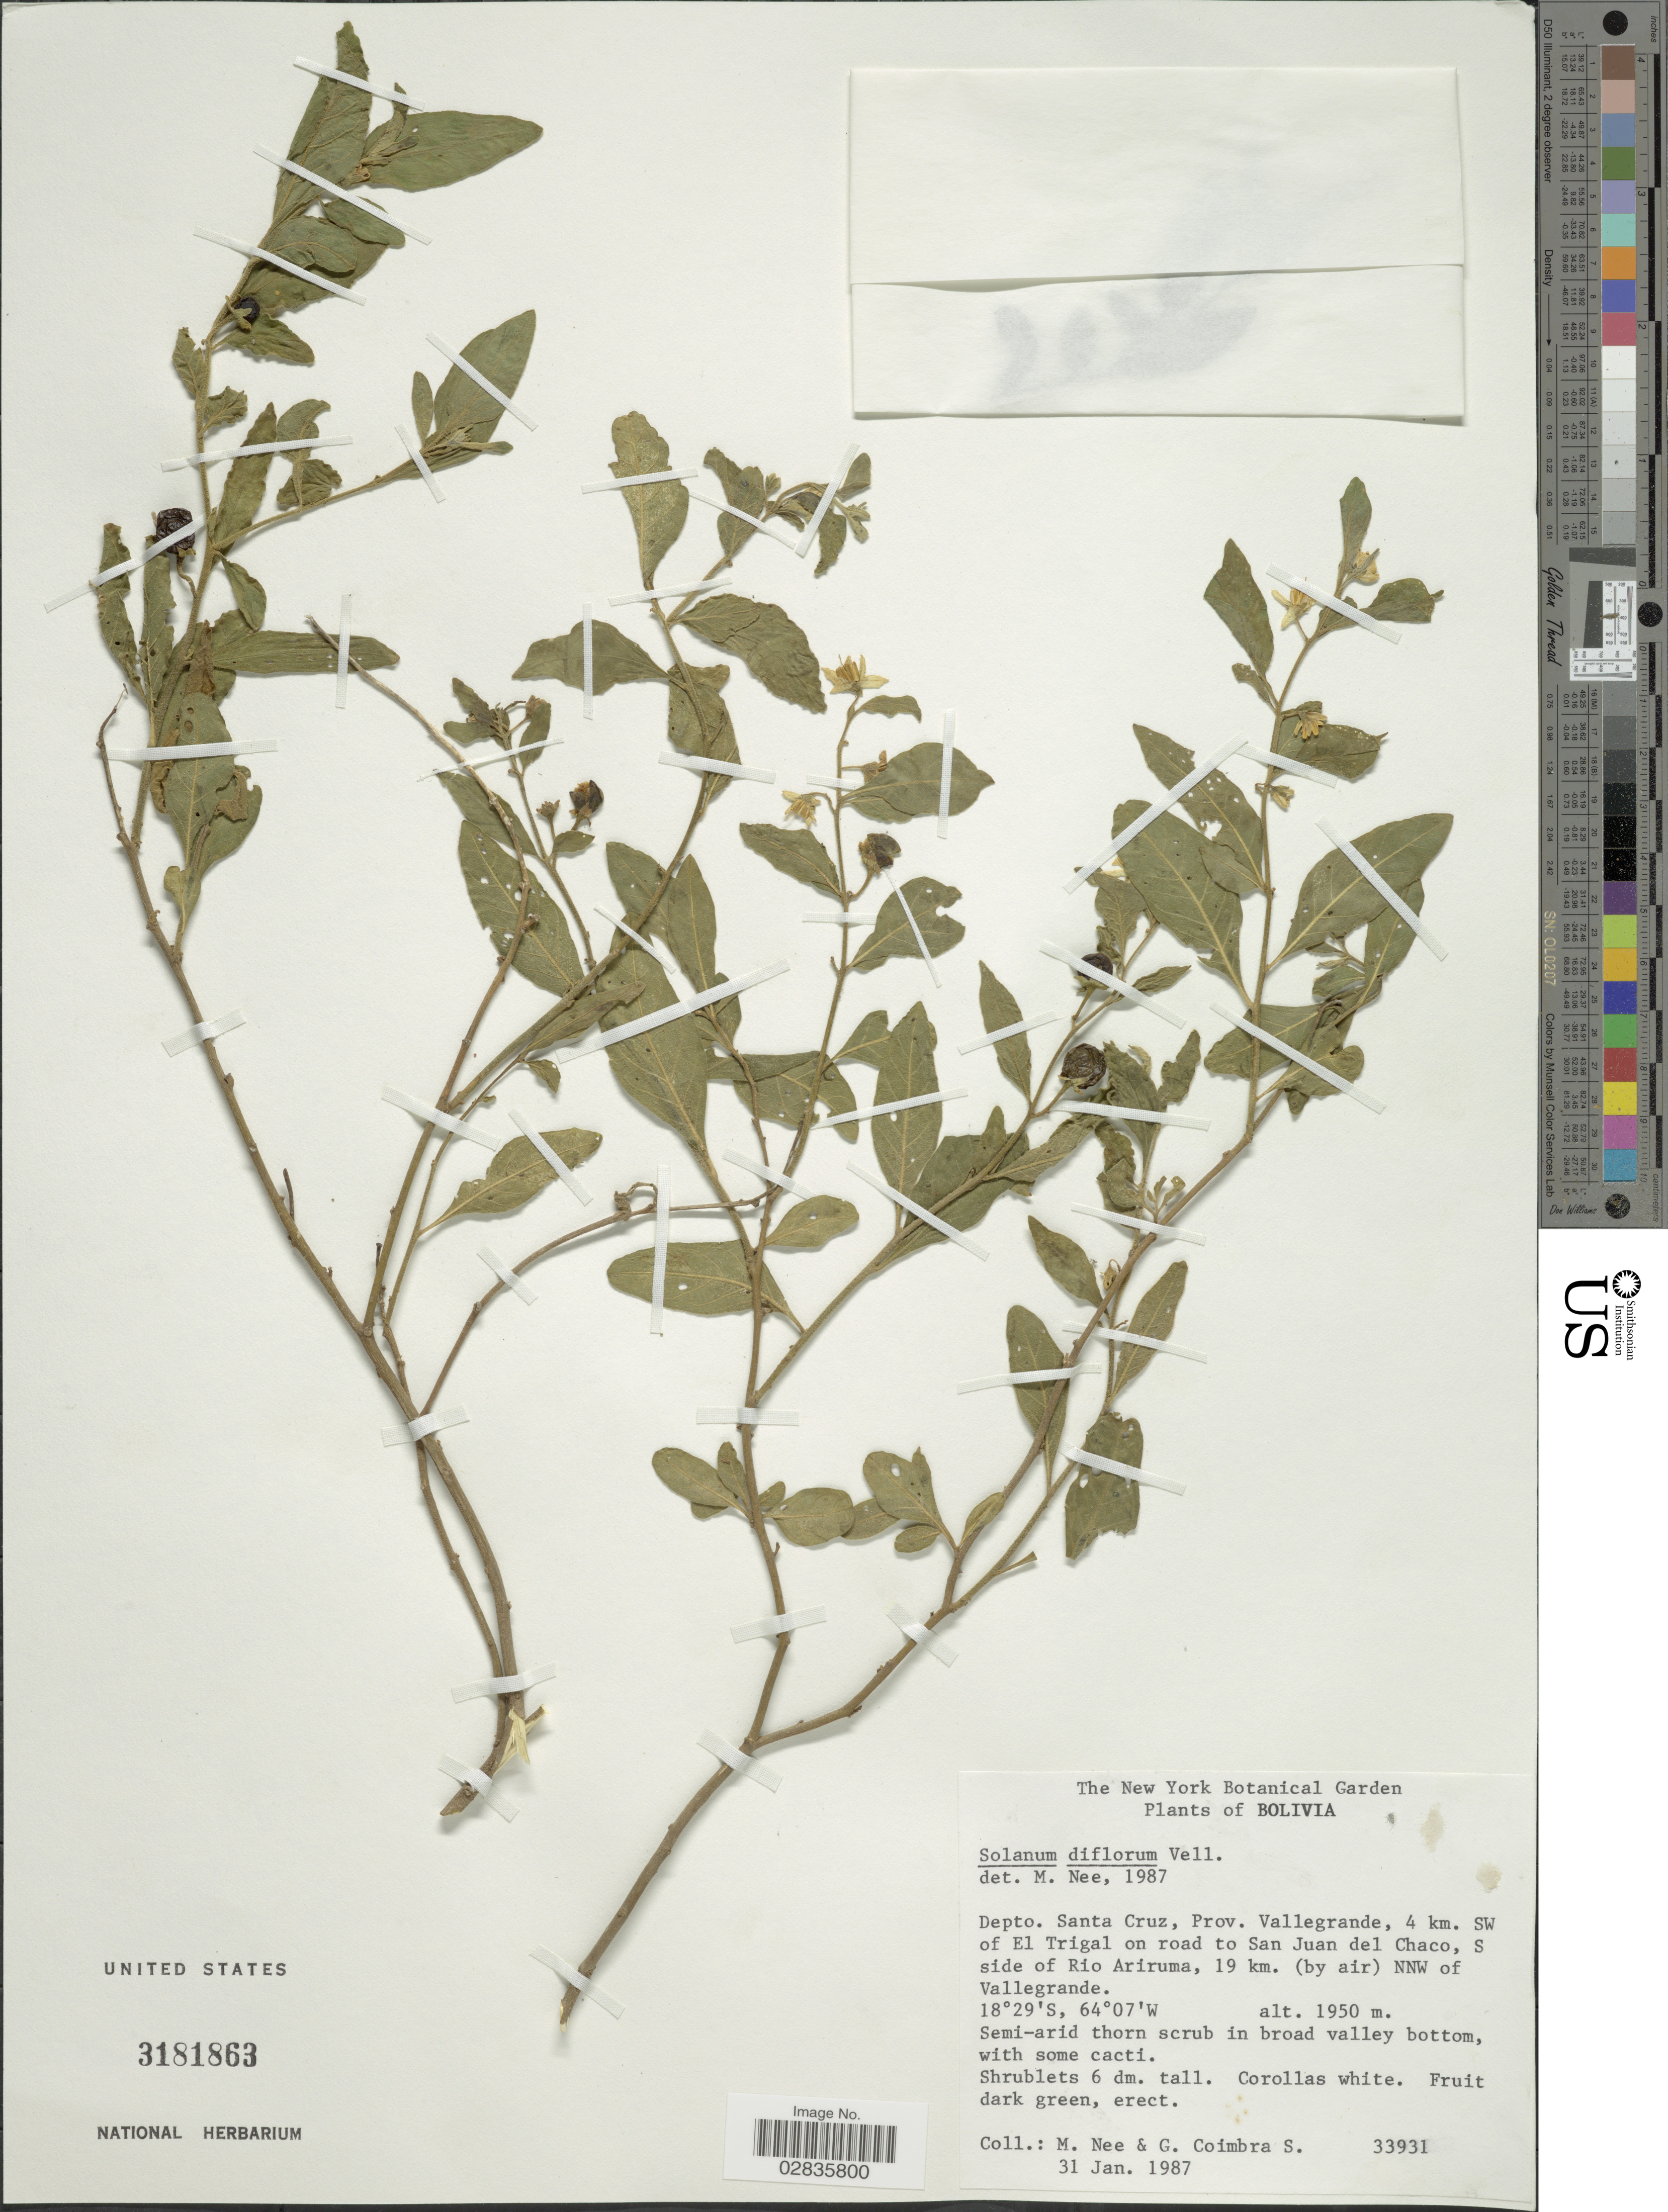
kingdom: Plantae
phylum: Tracheophyta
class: Magnoliopsida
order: Solanales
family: Solanaceae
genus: Solanum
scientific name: Solanum diflorum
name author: Vell.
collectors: M. Nee & G. Coimbra S.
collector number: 33931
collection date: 1987-01-31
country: Bolivia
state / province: Santa Cruz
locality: Depto. Santa Cruz, Prov. Vallegrande, 4 km. SW of El Trigal on road to San Juan del Chaco, S side of Rio Ariruma, 19 km. (by air) NNW of Vallegrande.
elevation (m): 1950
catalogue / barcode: US 3181863